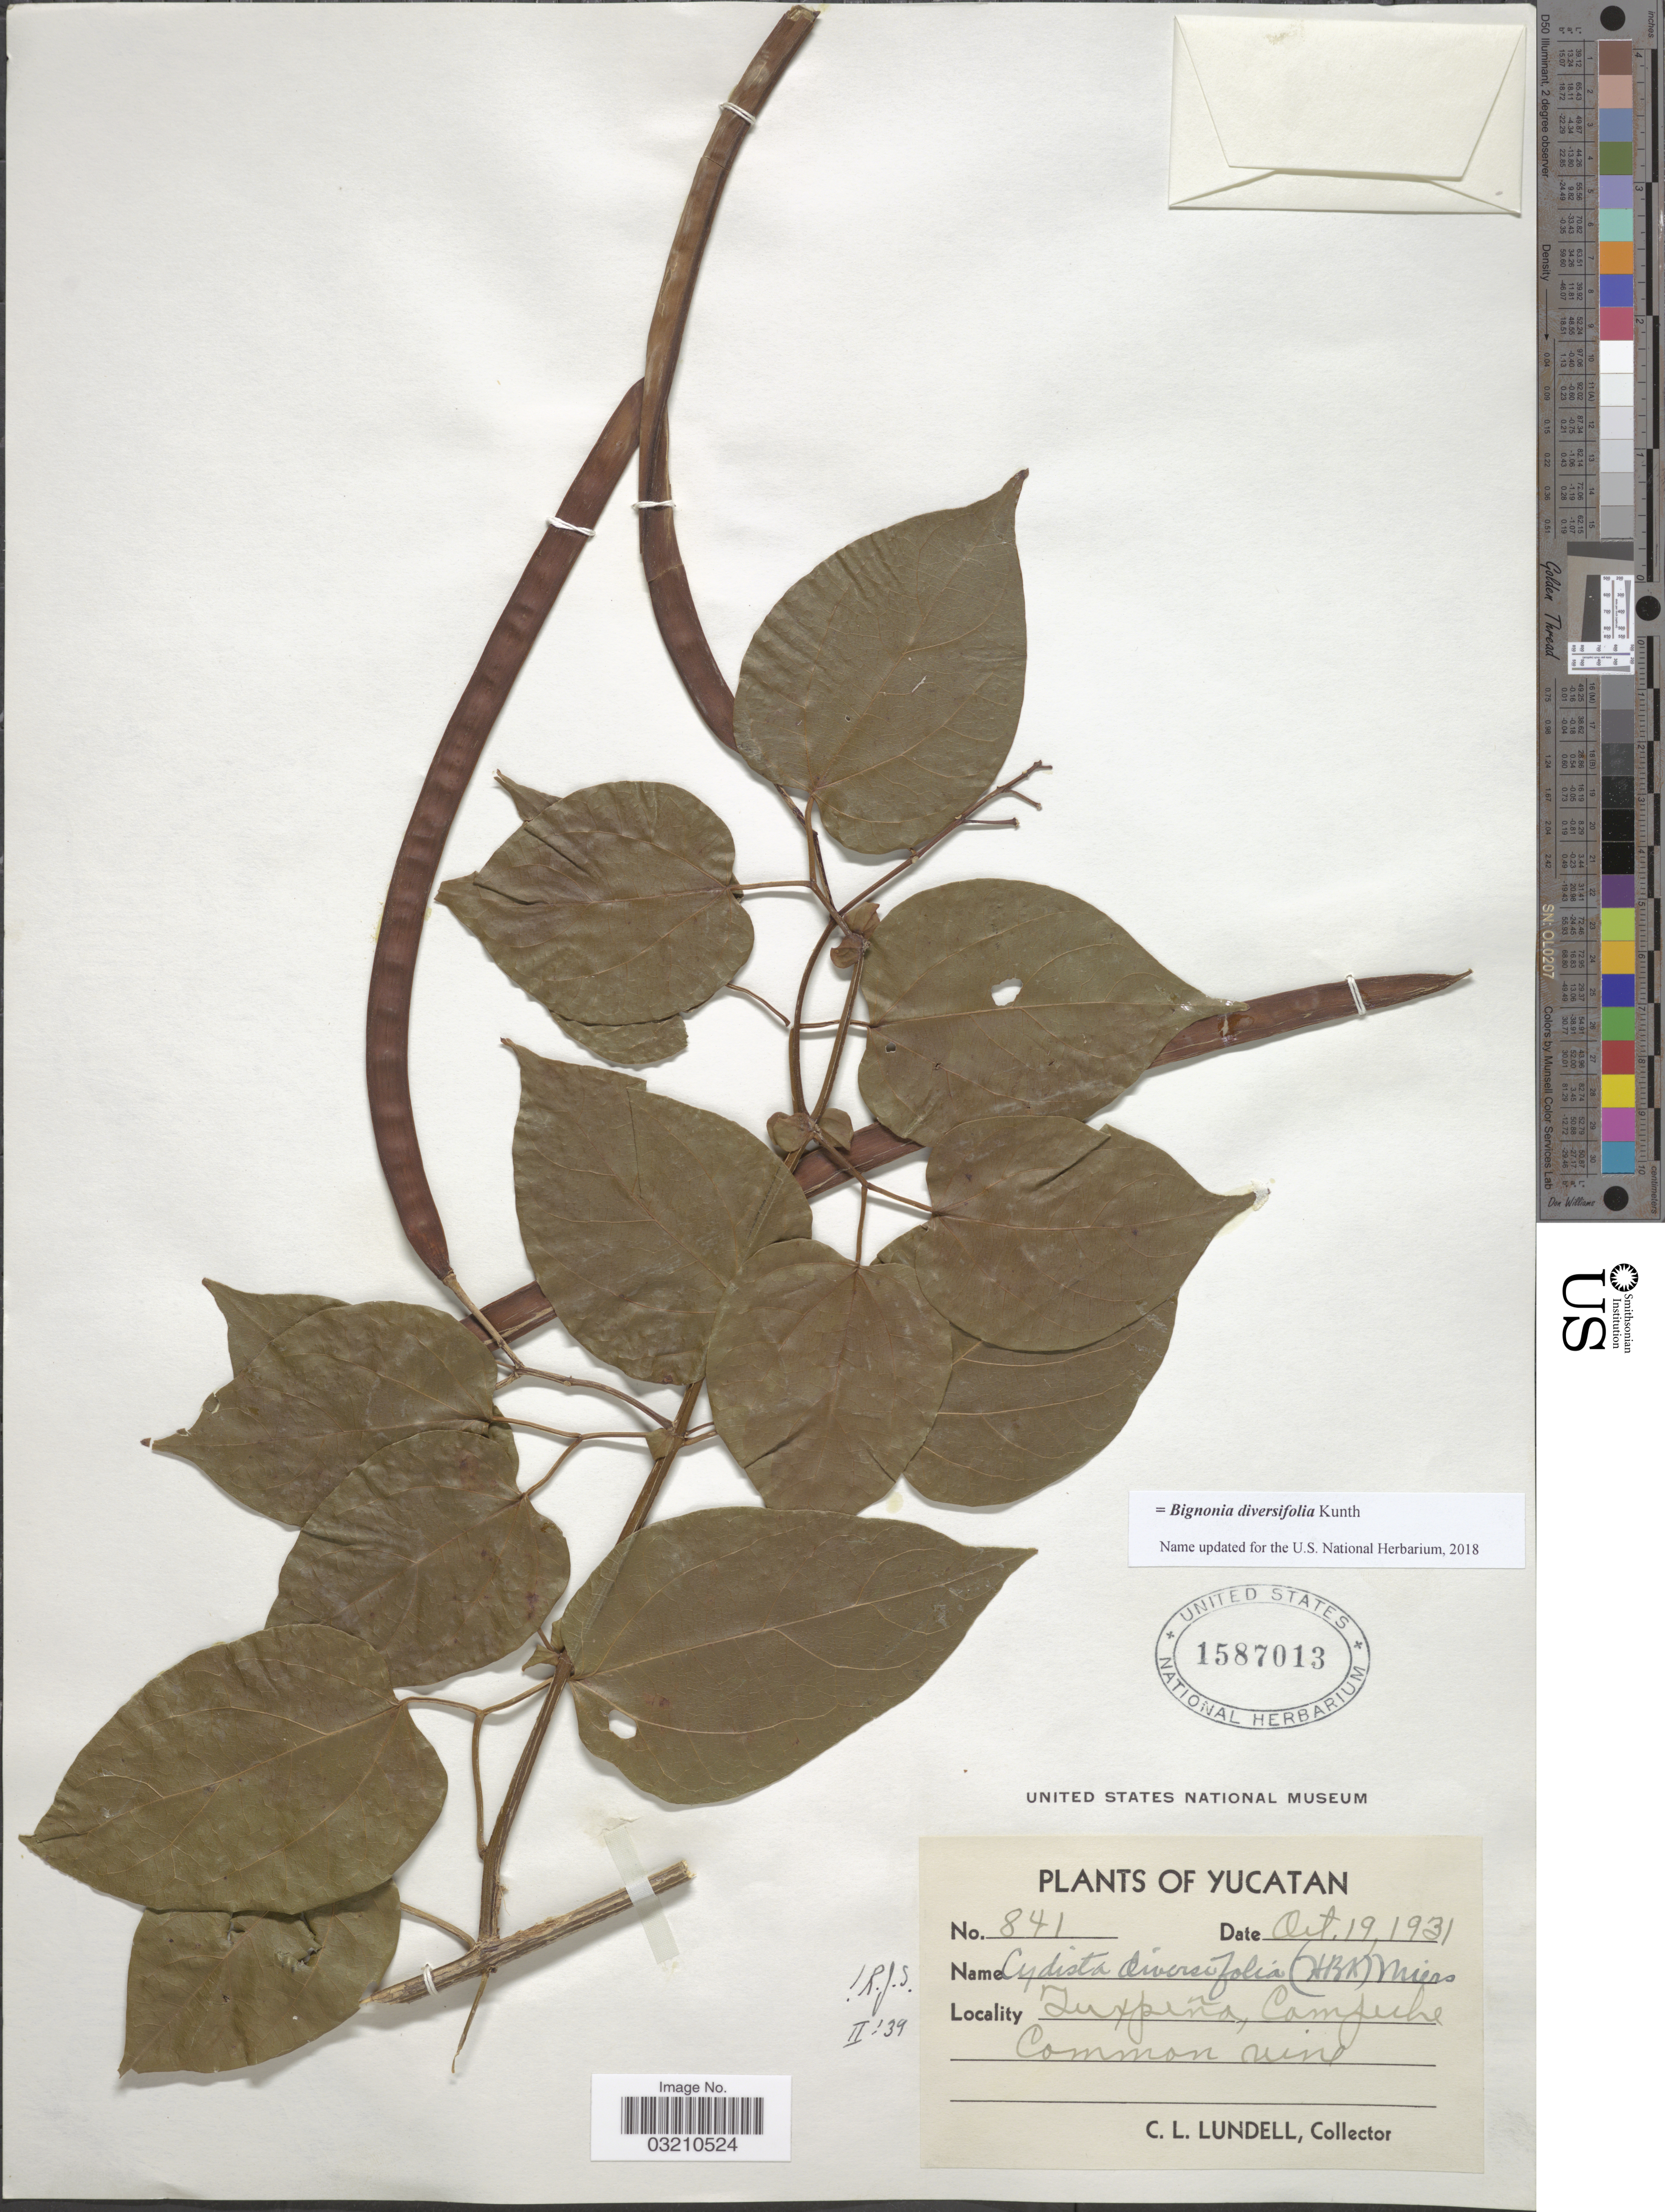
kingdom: Plantae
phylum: Tracheophyta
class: Magnoliopsida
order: Lamiales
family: Bignoniaceae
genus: Bignonia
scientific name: Bignonia diversifolia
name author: Kunth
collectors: C. L. Lundell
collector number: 841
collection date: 1931-10-19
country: Mexico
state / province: Campeche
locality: Tuxpeña, Campeche.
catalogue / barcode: US 1587013